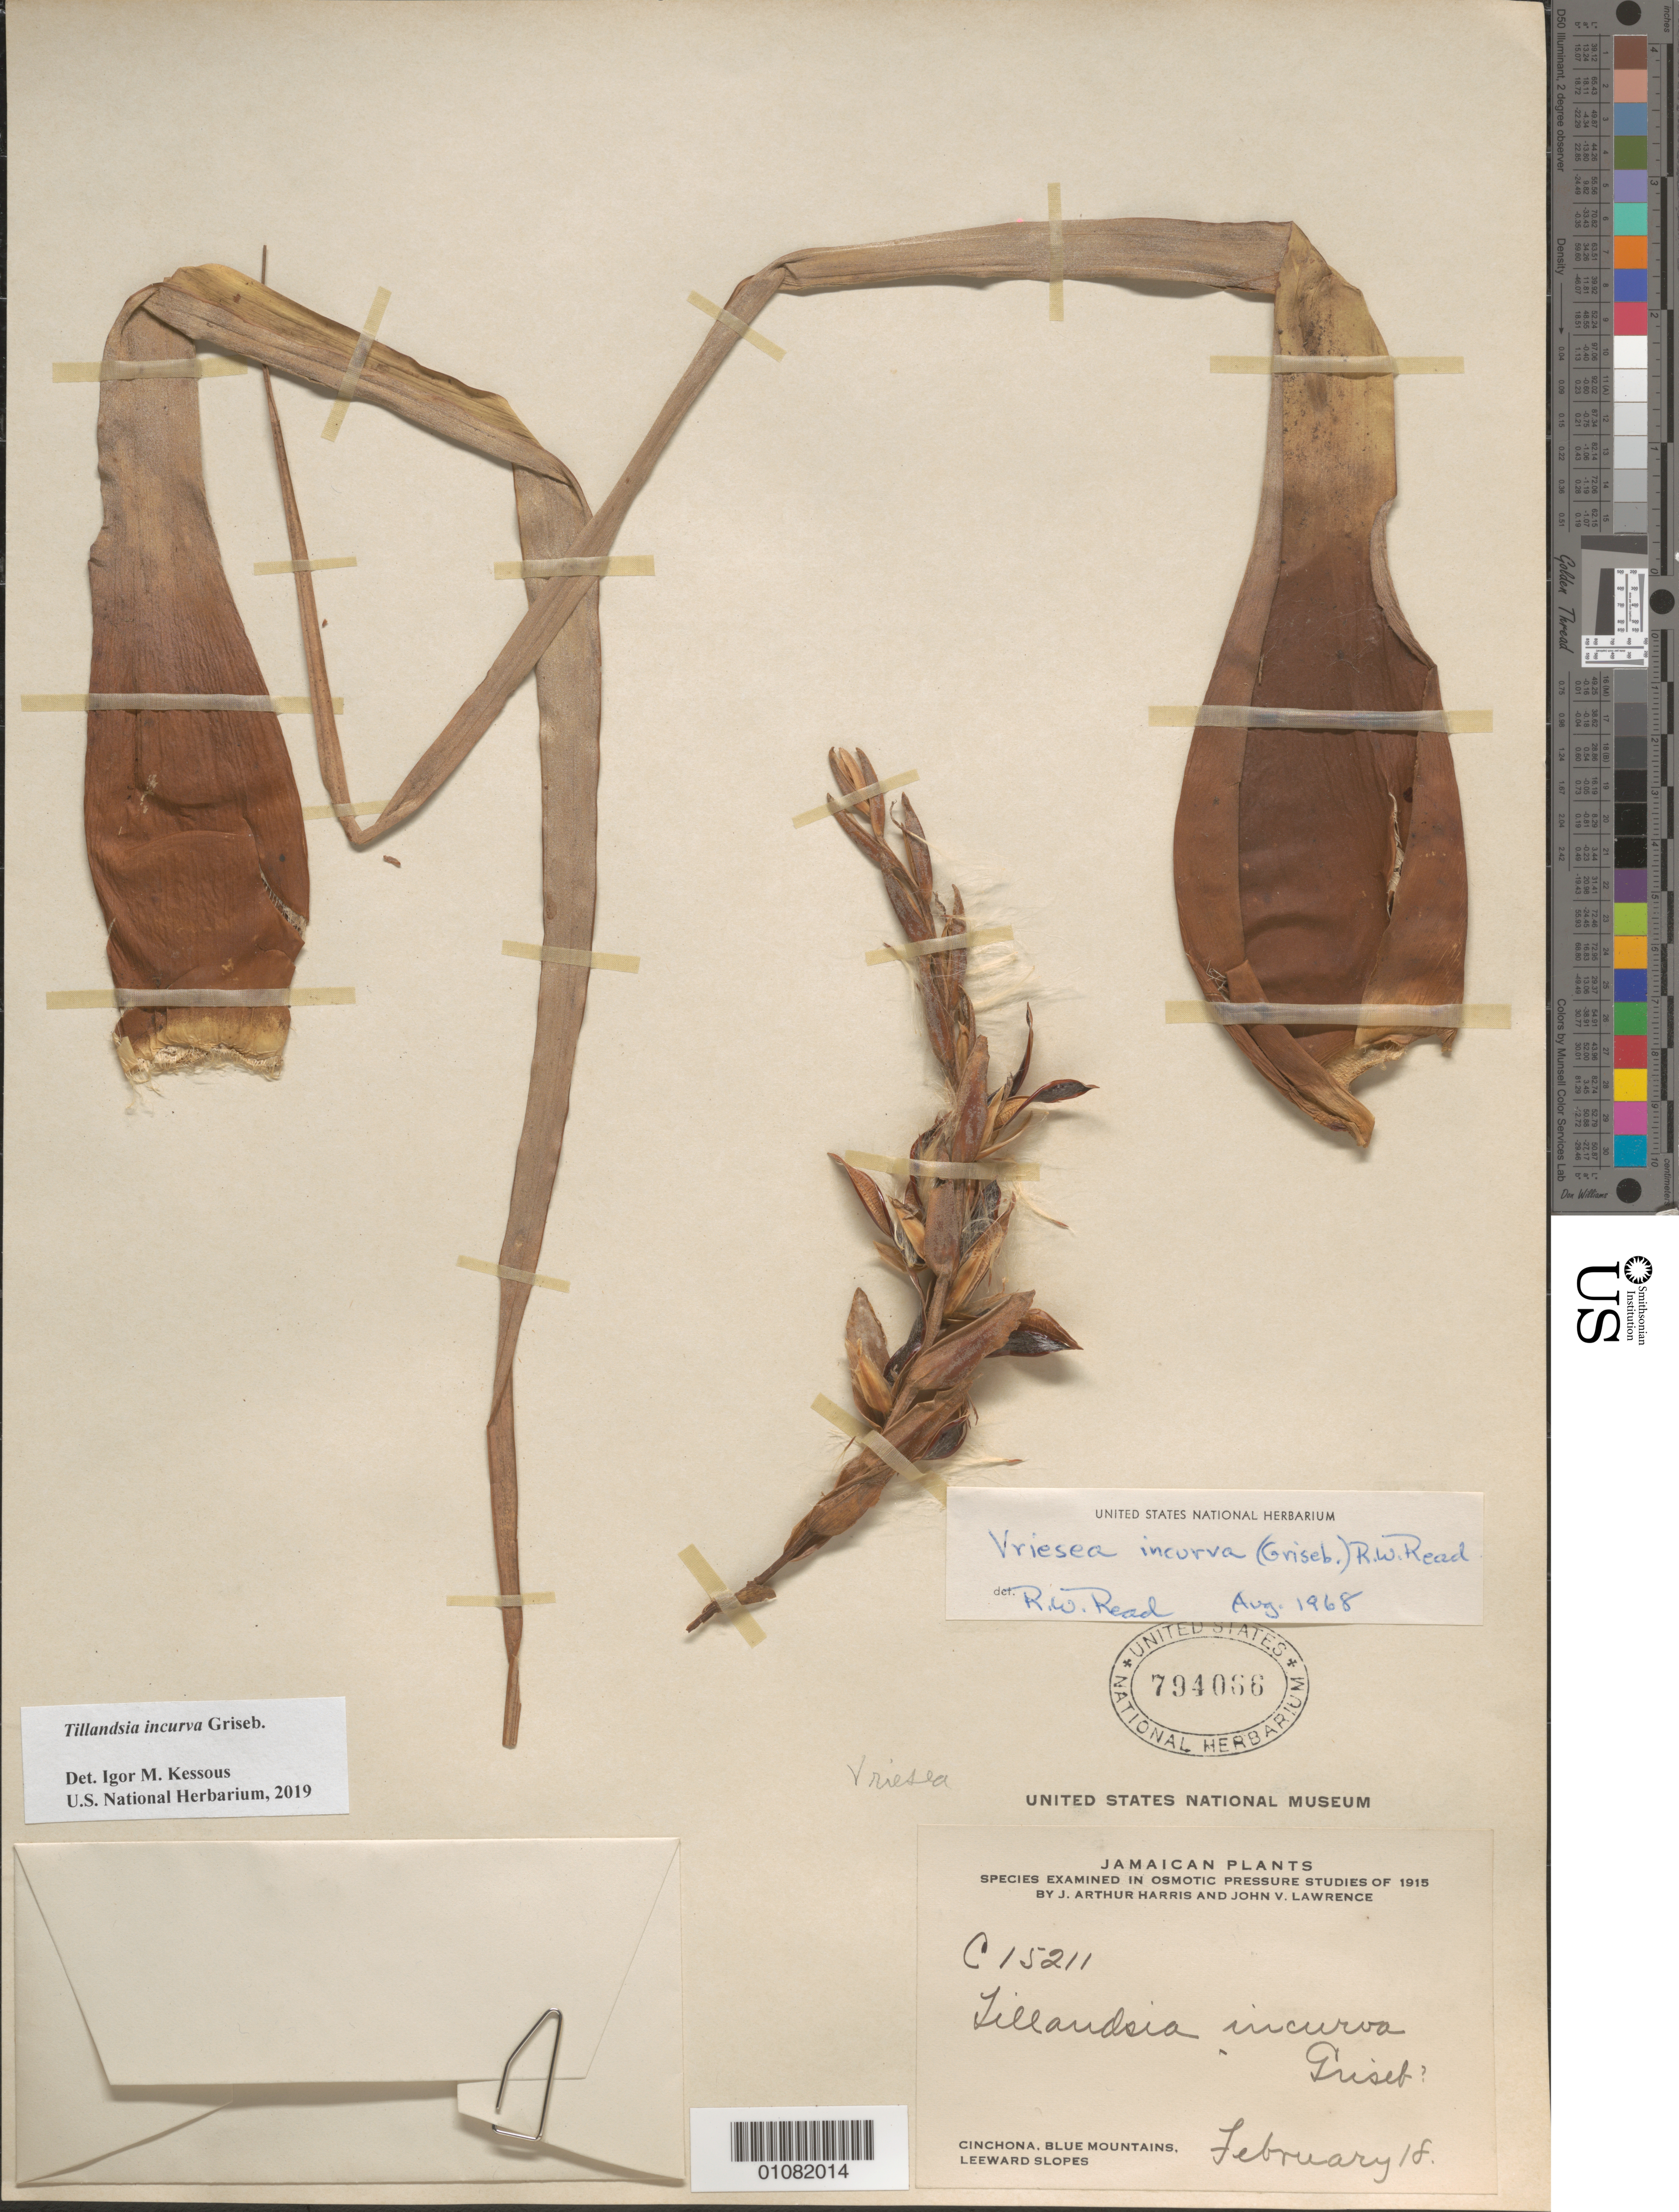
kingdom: Plantae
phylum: Tracheophyta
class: Liliopsida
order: Poales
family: Bromeliaceae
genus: Tillandsia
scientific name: Tillandsia incurva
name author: Griseb.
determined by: Kessous, Igor M.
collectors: J. A. Harris & J. Lawrence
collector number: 15211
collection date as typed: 18 Feb 1915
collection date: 1915-02-18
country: Jamaica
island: Jamaica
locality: Cinchona, Blue Mountains, leeward slopes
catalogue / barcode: US 794066